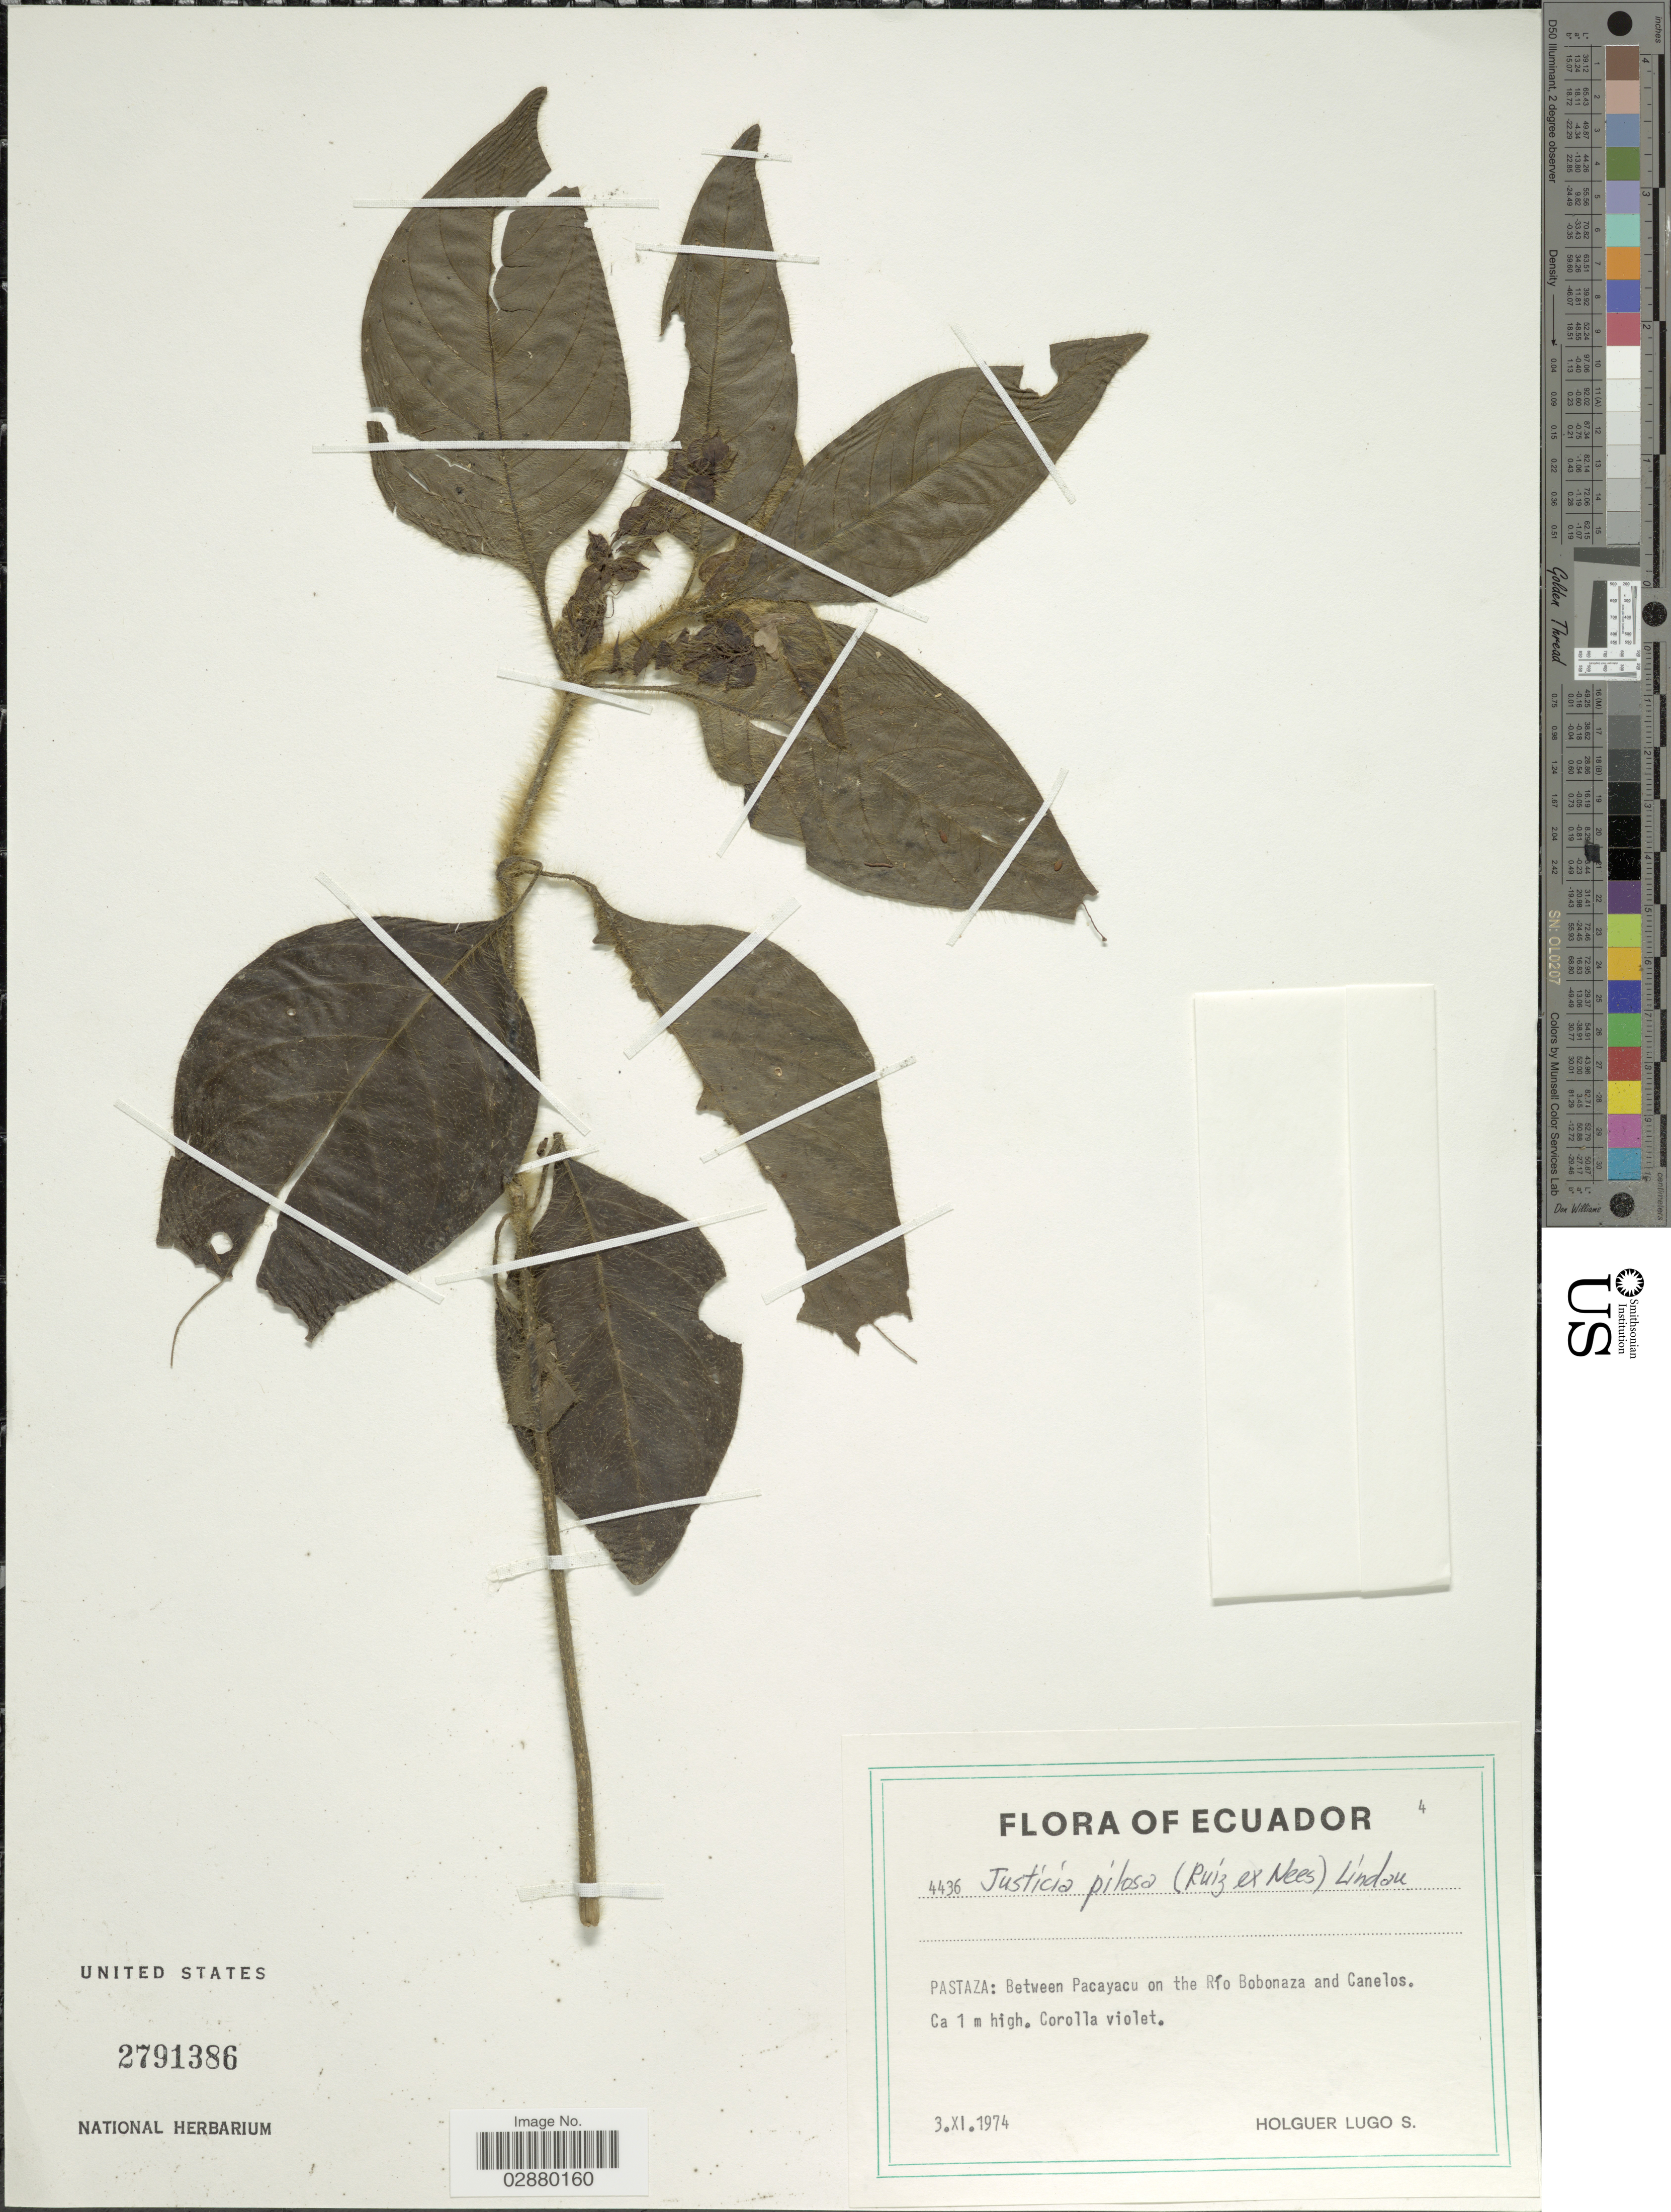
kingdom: Plantae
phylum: Tracheophyta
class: Magnoliopsida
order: Lamiales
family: Acanthaceae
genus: Justicia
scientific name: Justicia pilosa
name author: (Ruiz ex Nees) Lindau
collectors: H. Lugo S.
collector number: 4436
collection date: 1974-11-03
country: Ecuador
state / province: Pastaza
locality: Between Pacayacu on the Río Bobonaza and Canelos.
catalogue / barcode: US 2791386